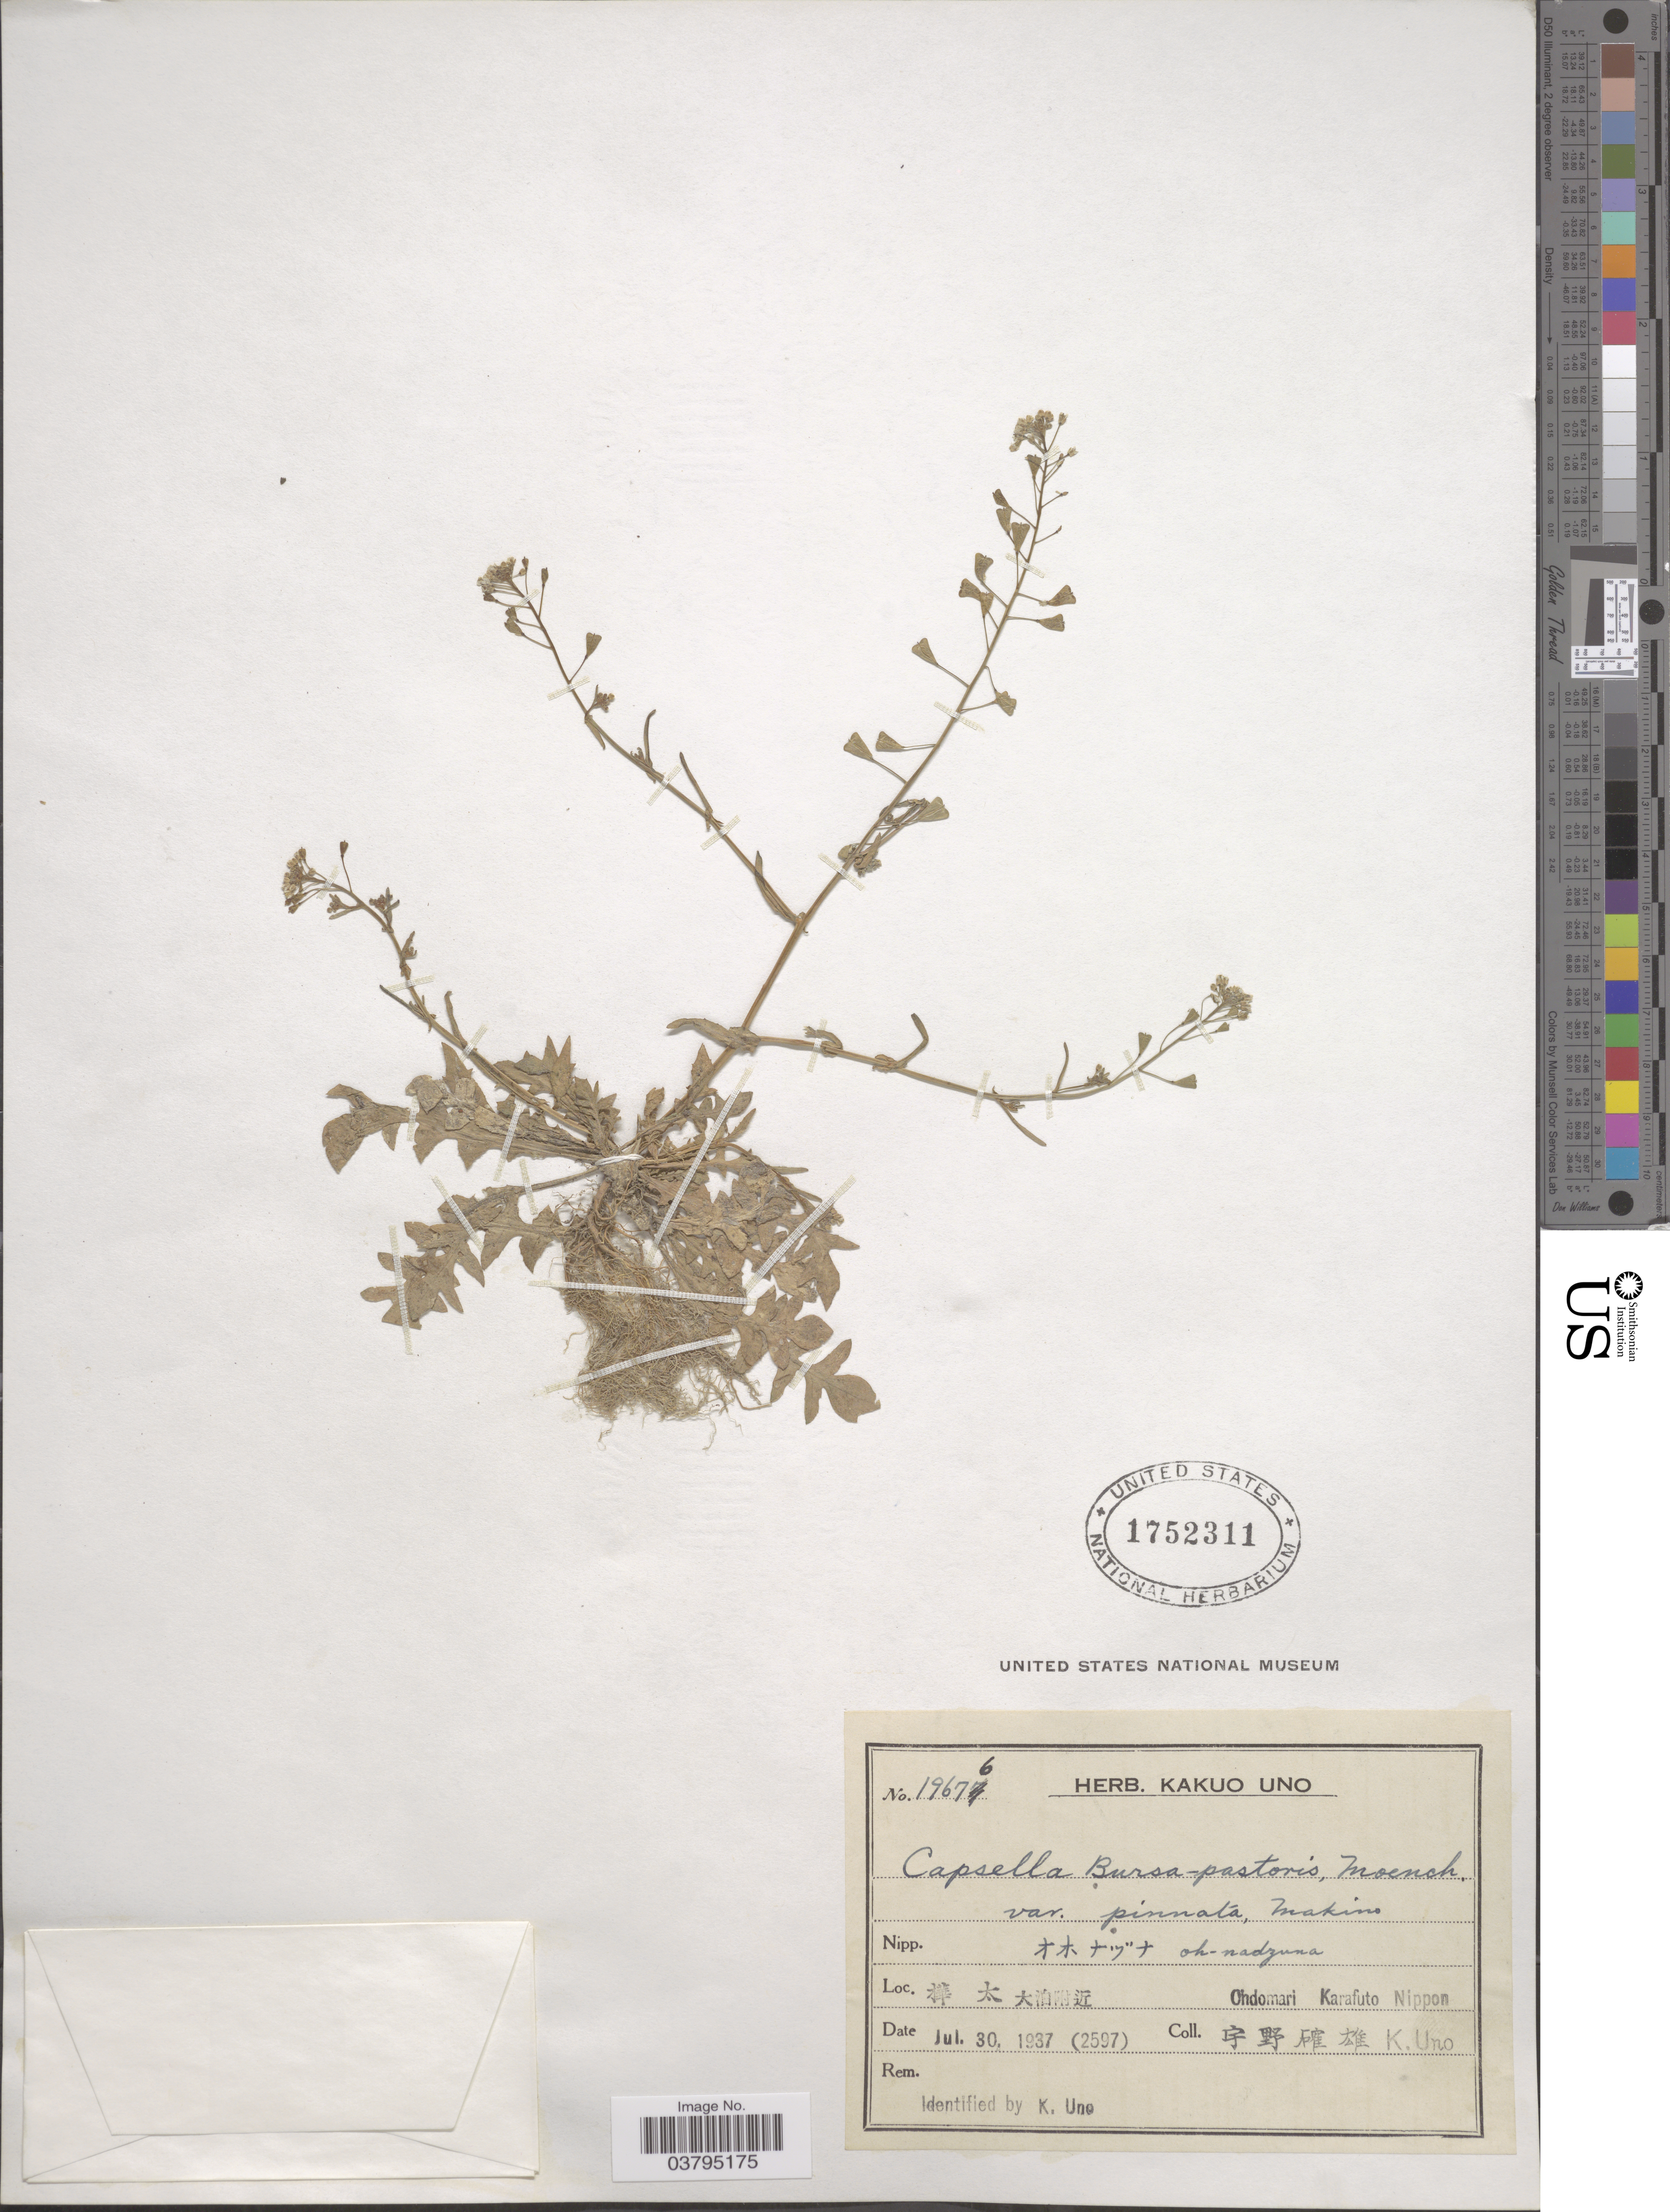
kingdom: Plantae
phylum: Tracheophyta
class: Magnoliopsida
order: Brassicales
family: Brassicaceae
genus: Capsella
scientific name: Capsella bursa-pastoris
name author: (L.) Medik.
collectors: K. Uno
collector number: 19676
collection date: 1937-07-30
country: Japan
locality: X. Ohdomari Karafuto Nippon.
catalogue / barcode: US 1752311